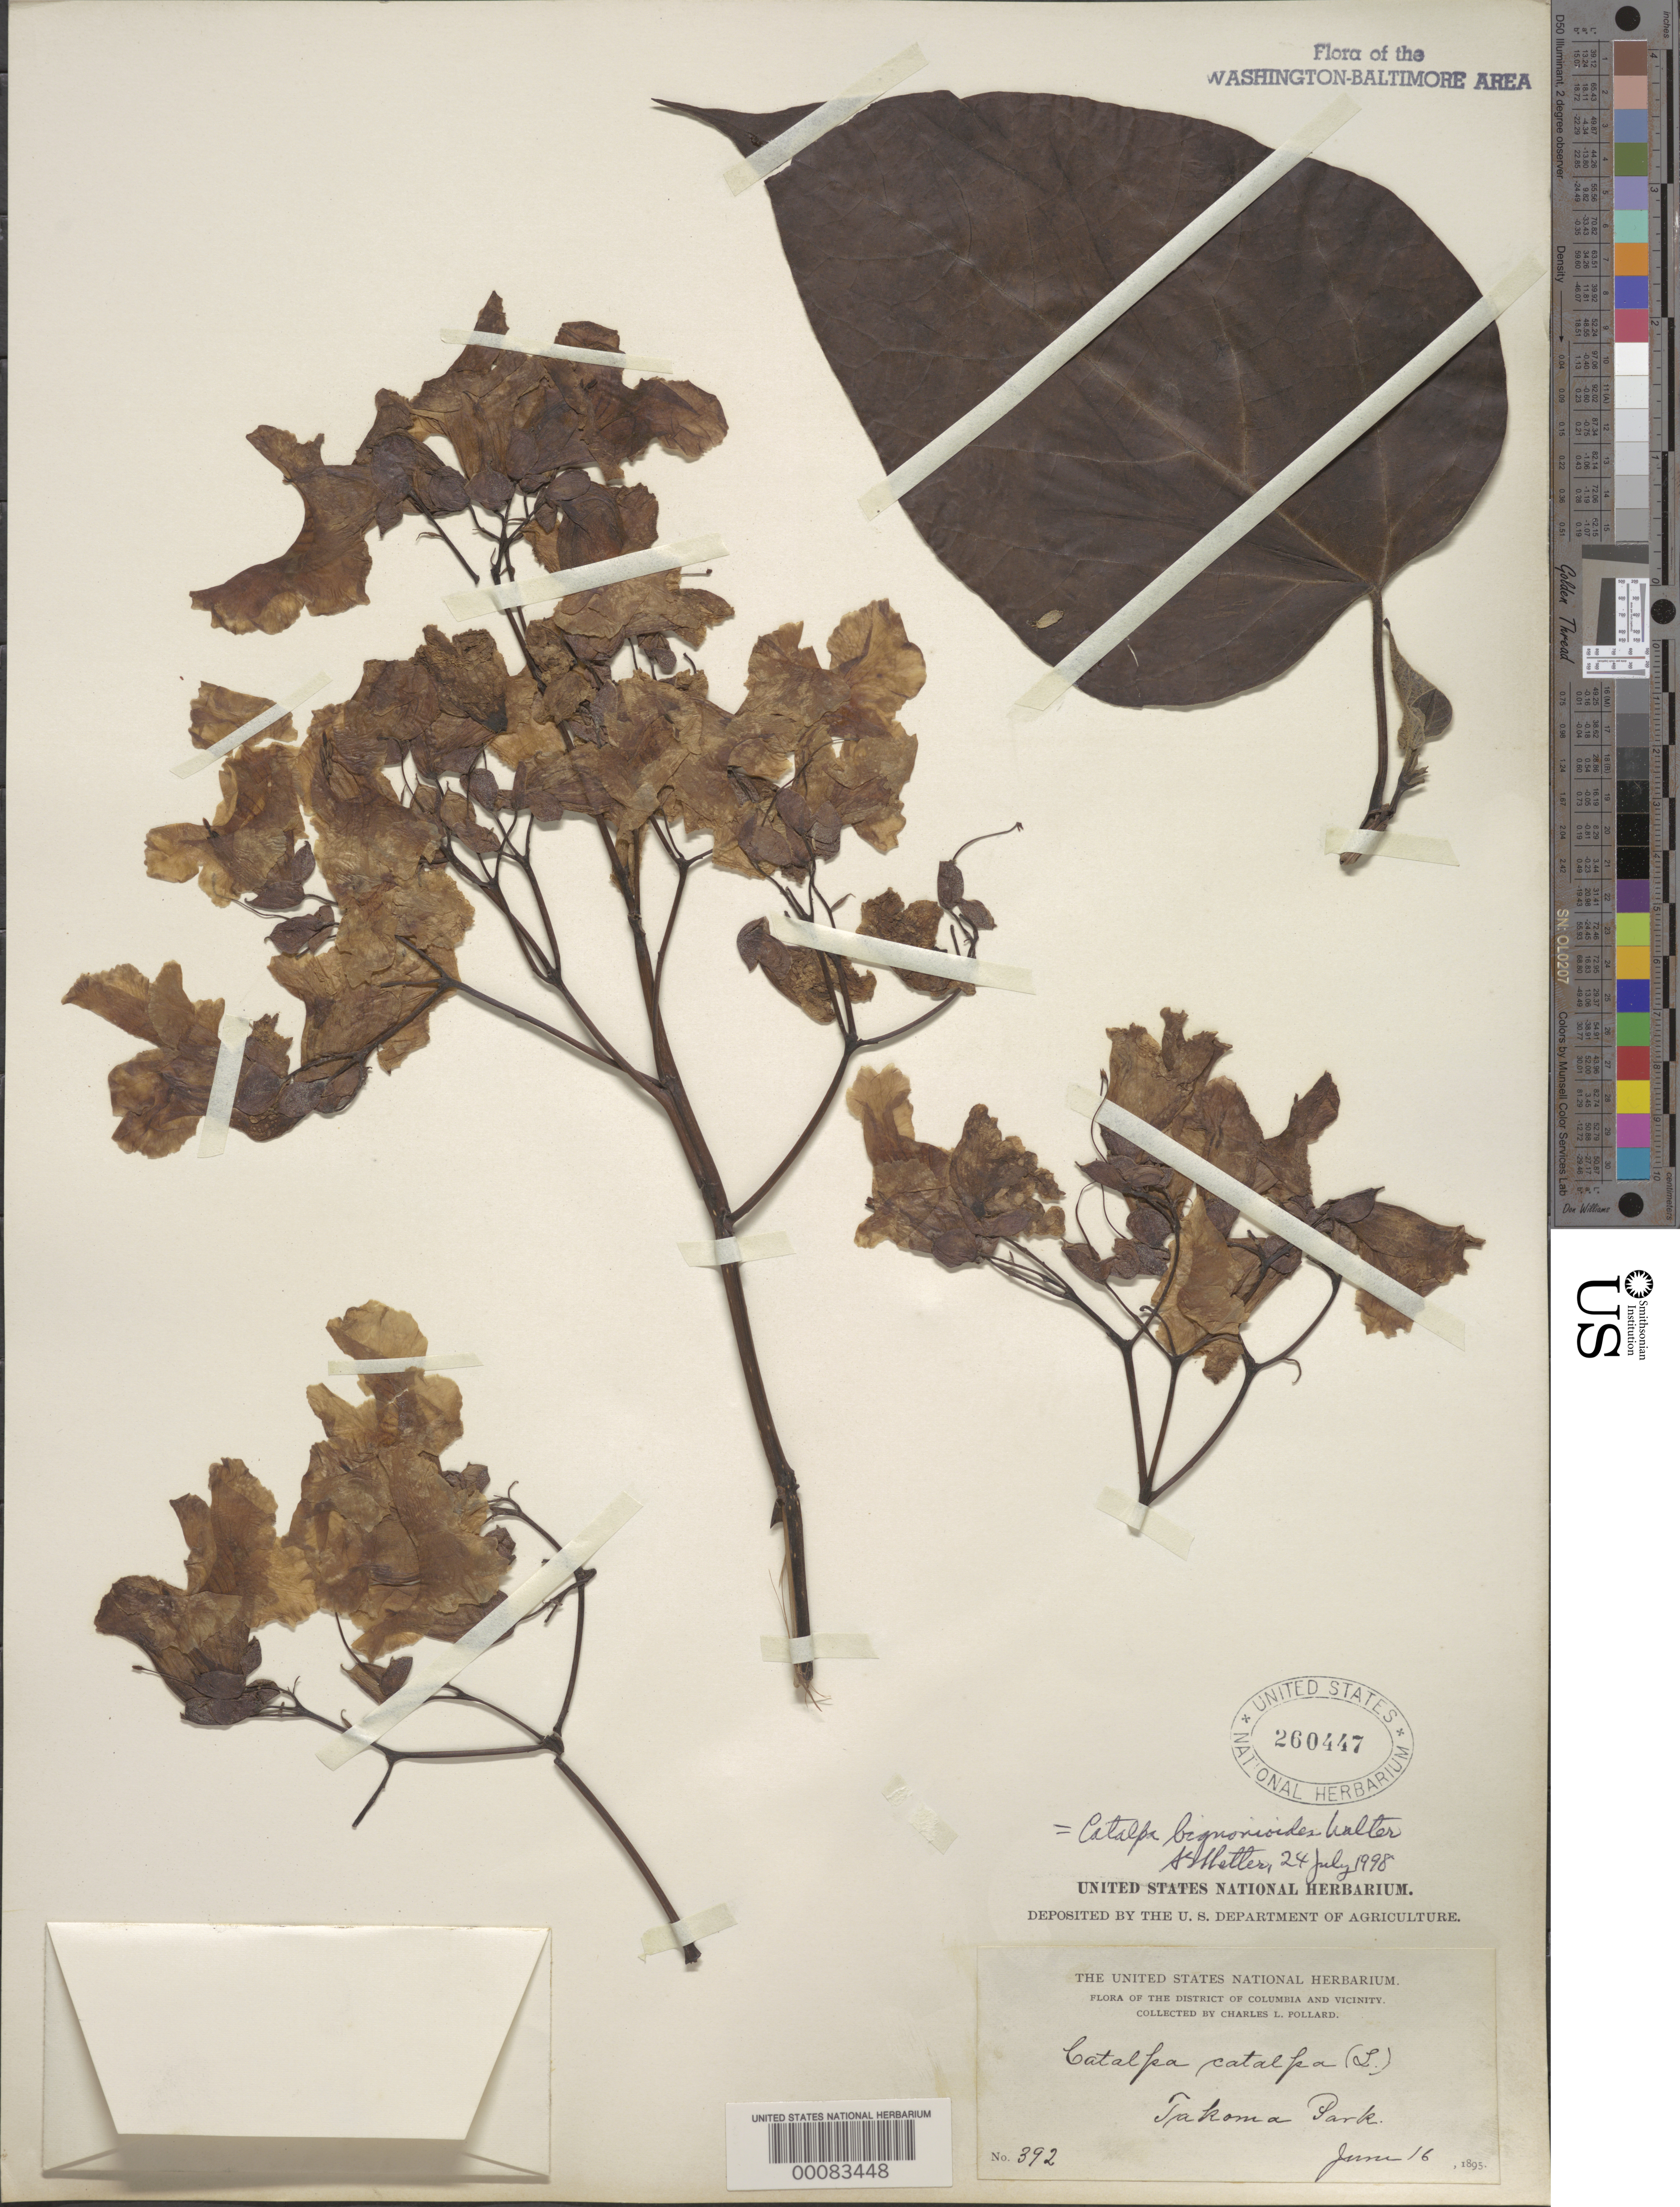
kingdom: Plantae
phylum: Tracheophyta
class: Magnoliopsida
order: Lamiales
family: Bignoniaceae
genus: Catalpa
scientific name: Catalpa bignonioides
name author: Walter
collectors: C. L. Pollard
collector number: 392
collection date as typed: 16 Jun 1895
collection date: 1895-06-16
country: United States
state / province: Maryland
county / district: Montgomery / Prince George's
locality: Takoma Park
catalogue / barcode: US 260447